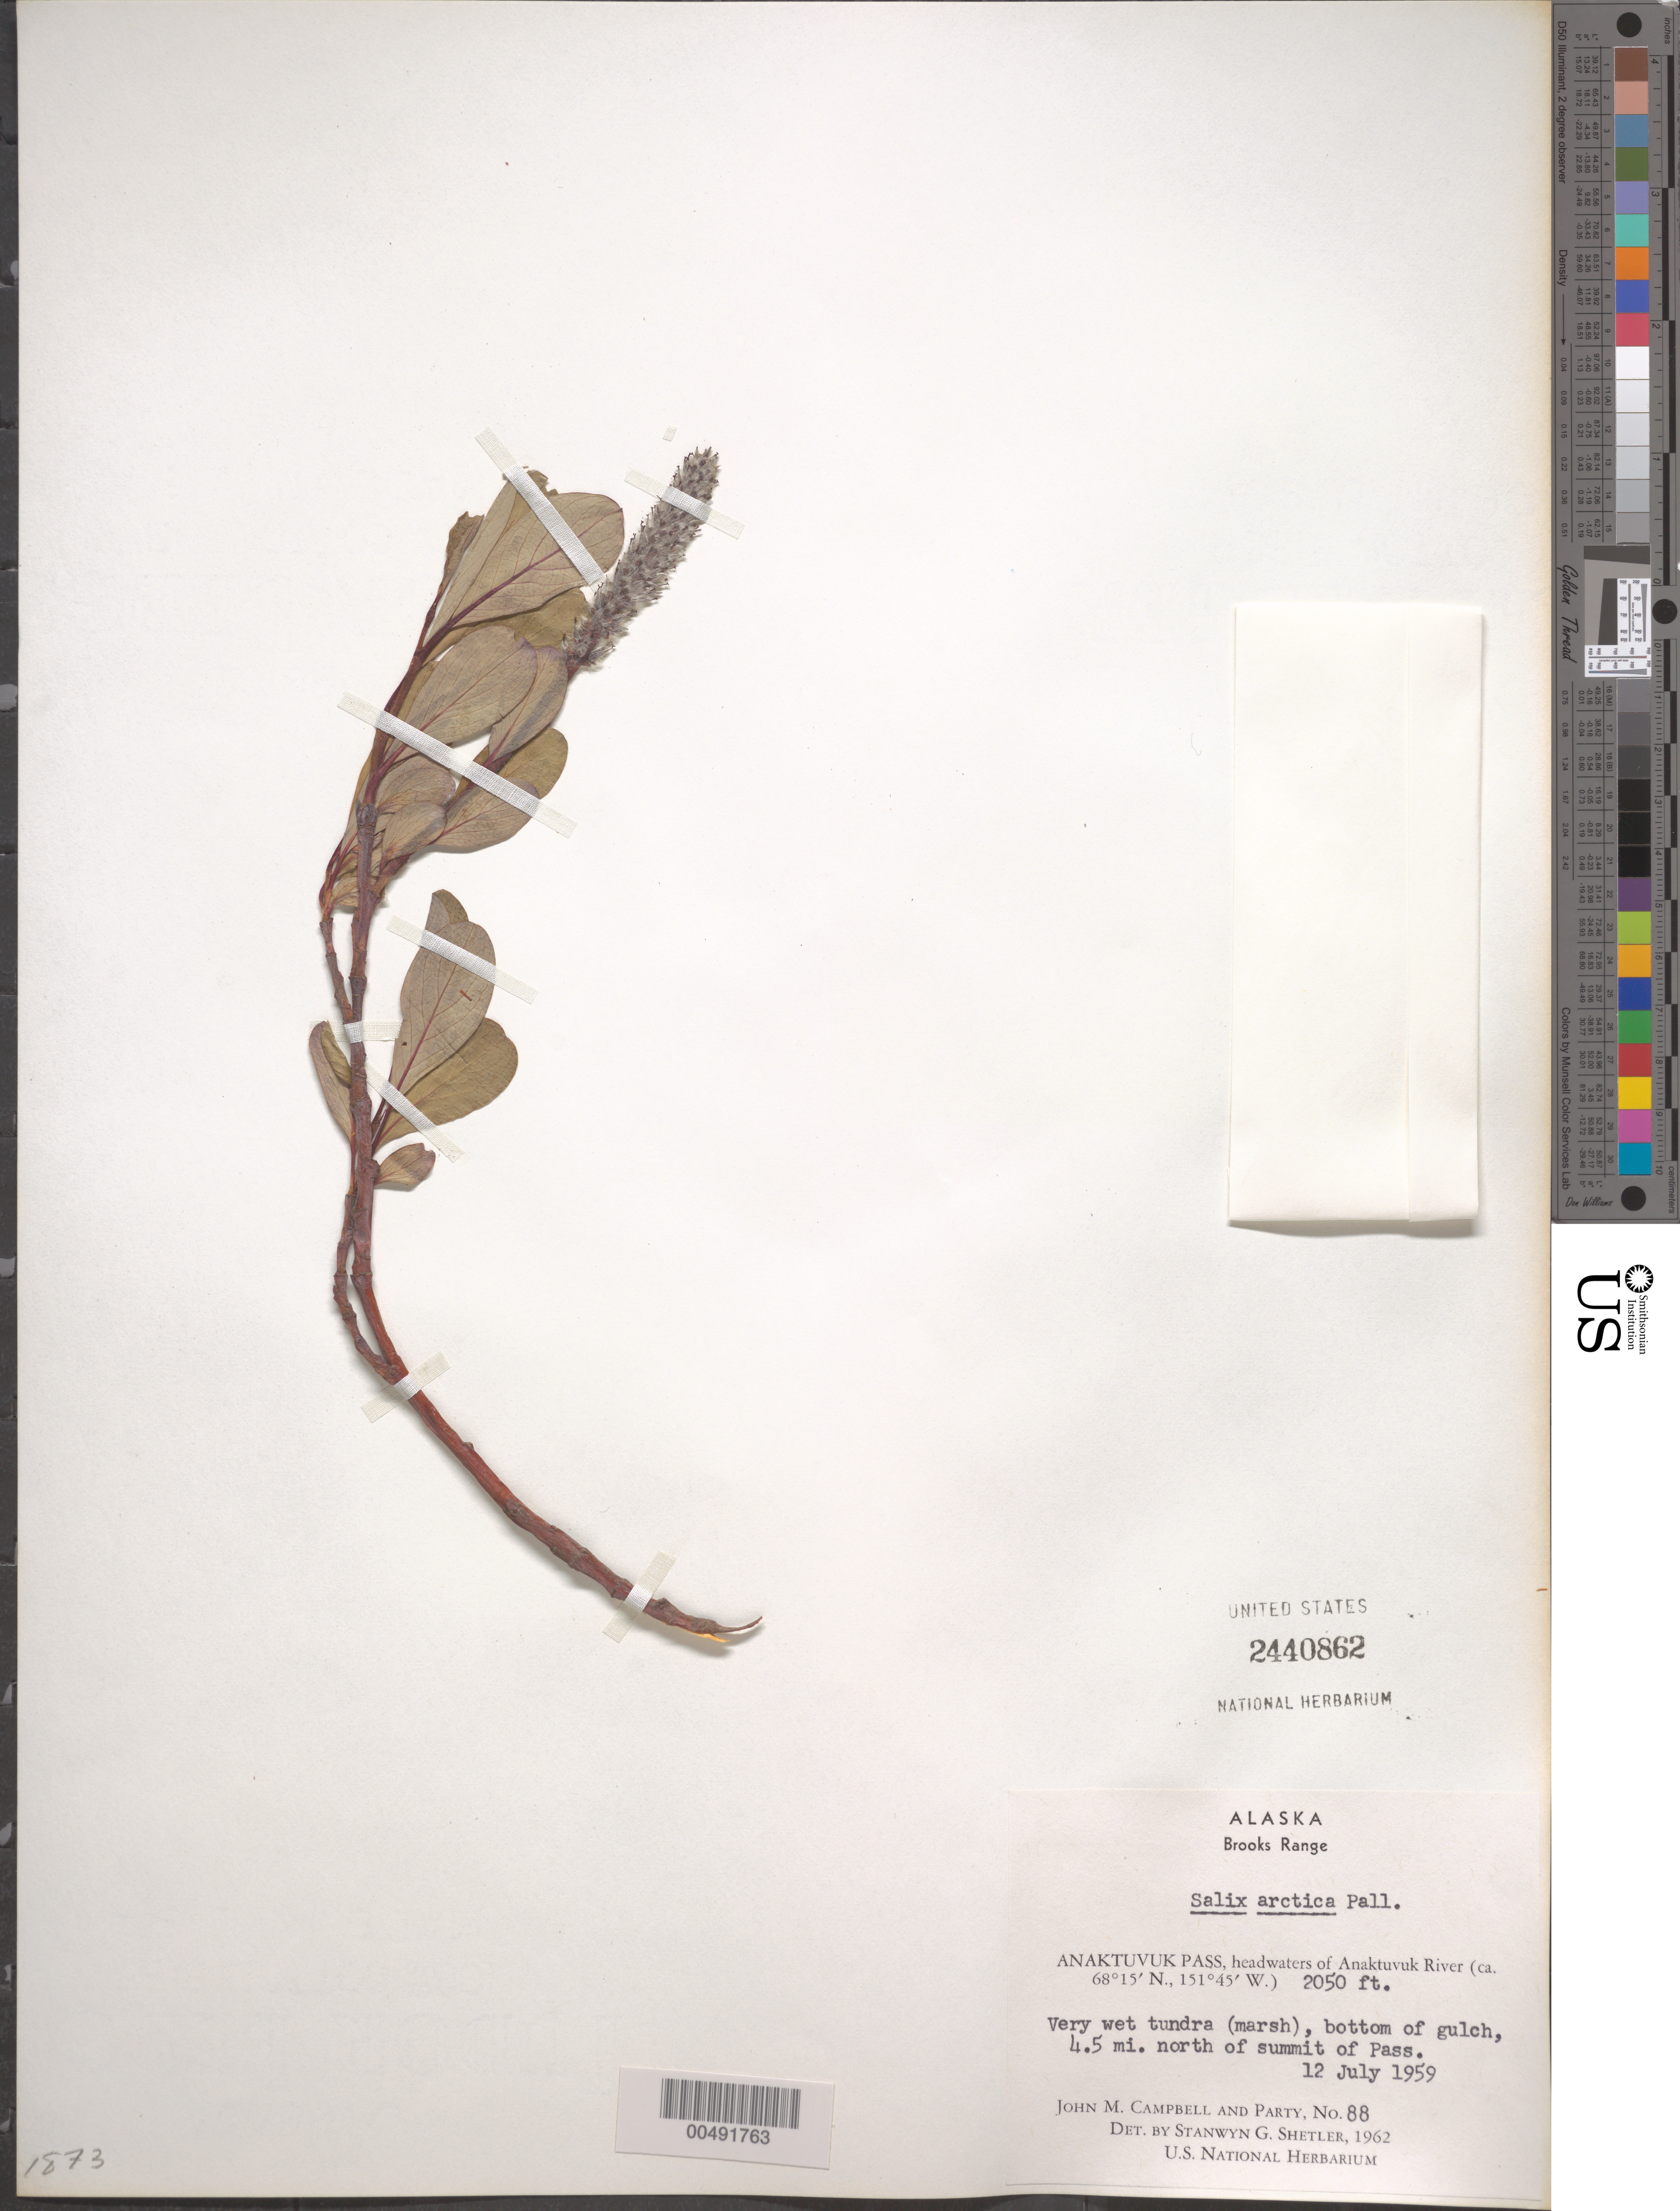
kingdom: Plantae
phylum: Tracheophyta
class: Magnoliopsida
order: Malpighiales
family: Salicaceae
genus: Salix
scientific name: Salix arctica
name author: Pall.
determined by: Shetler, Stanwyn G., (US), NMNH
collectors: J. M. Campbell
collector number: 88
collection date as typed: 12 Jul 1959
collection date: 1959-07-12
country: United States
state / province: Alaska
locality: Brooks Range, 4.5 mi. N of summit of Anaktuvuk Pass, headwaters of Anaktuvuk River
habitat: very wet tundra (marsh), bottom of gulch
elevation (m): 625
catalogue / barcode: US 2440862